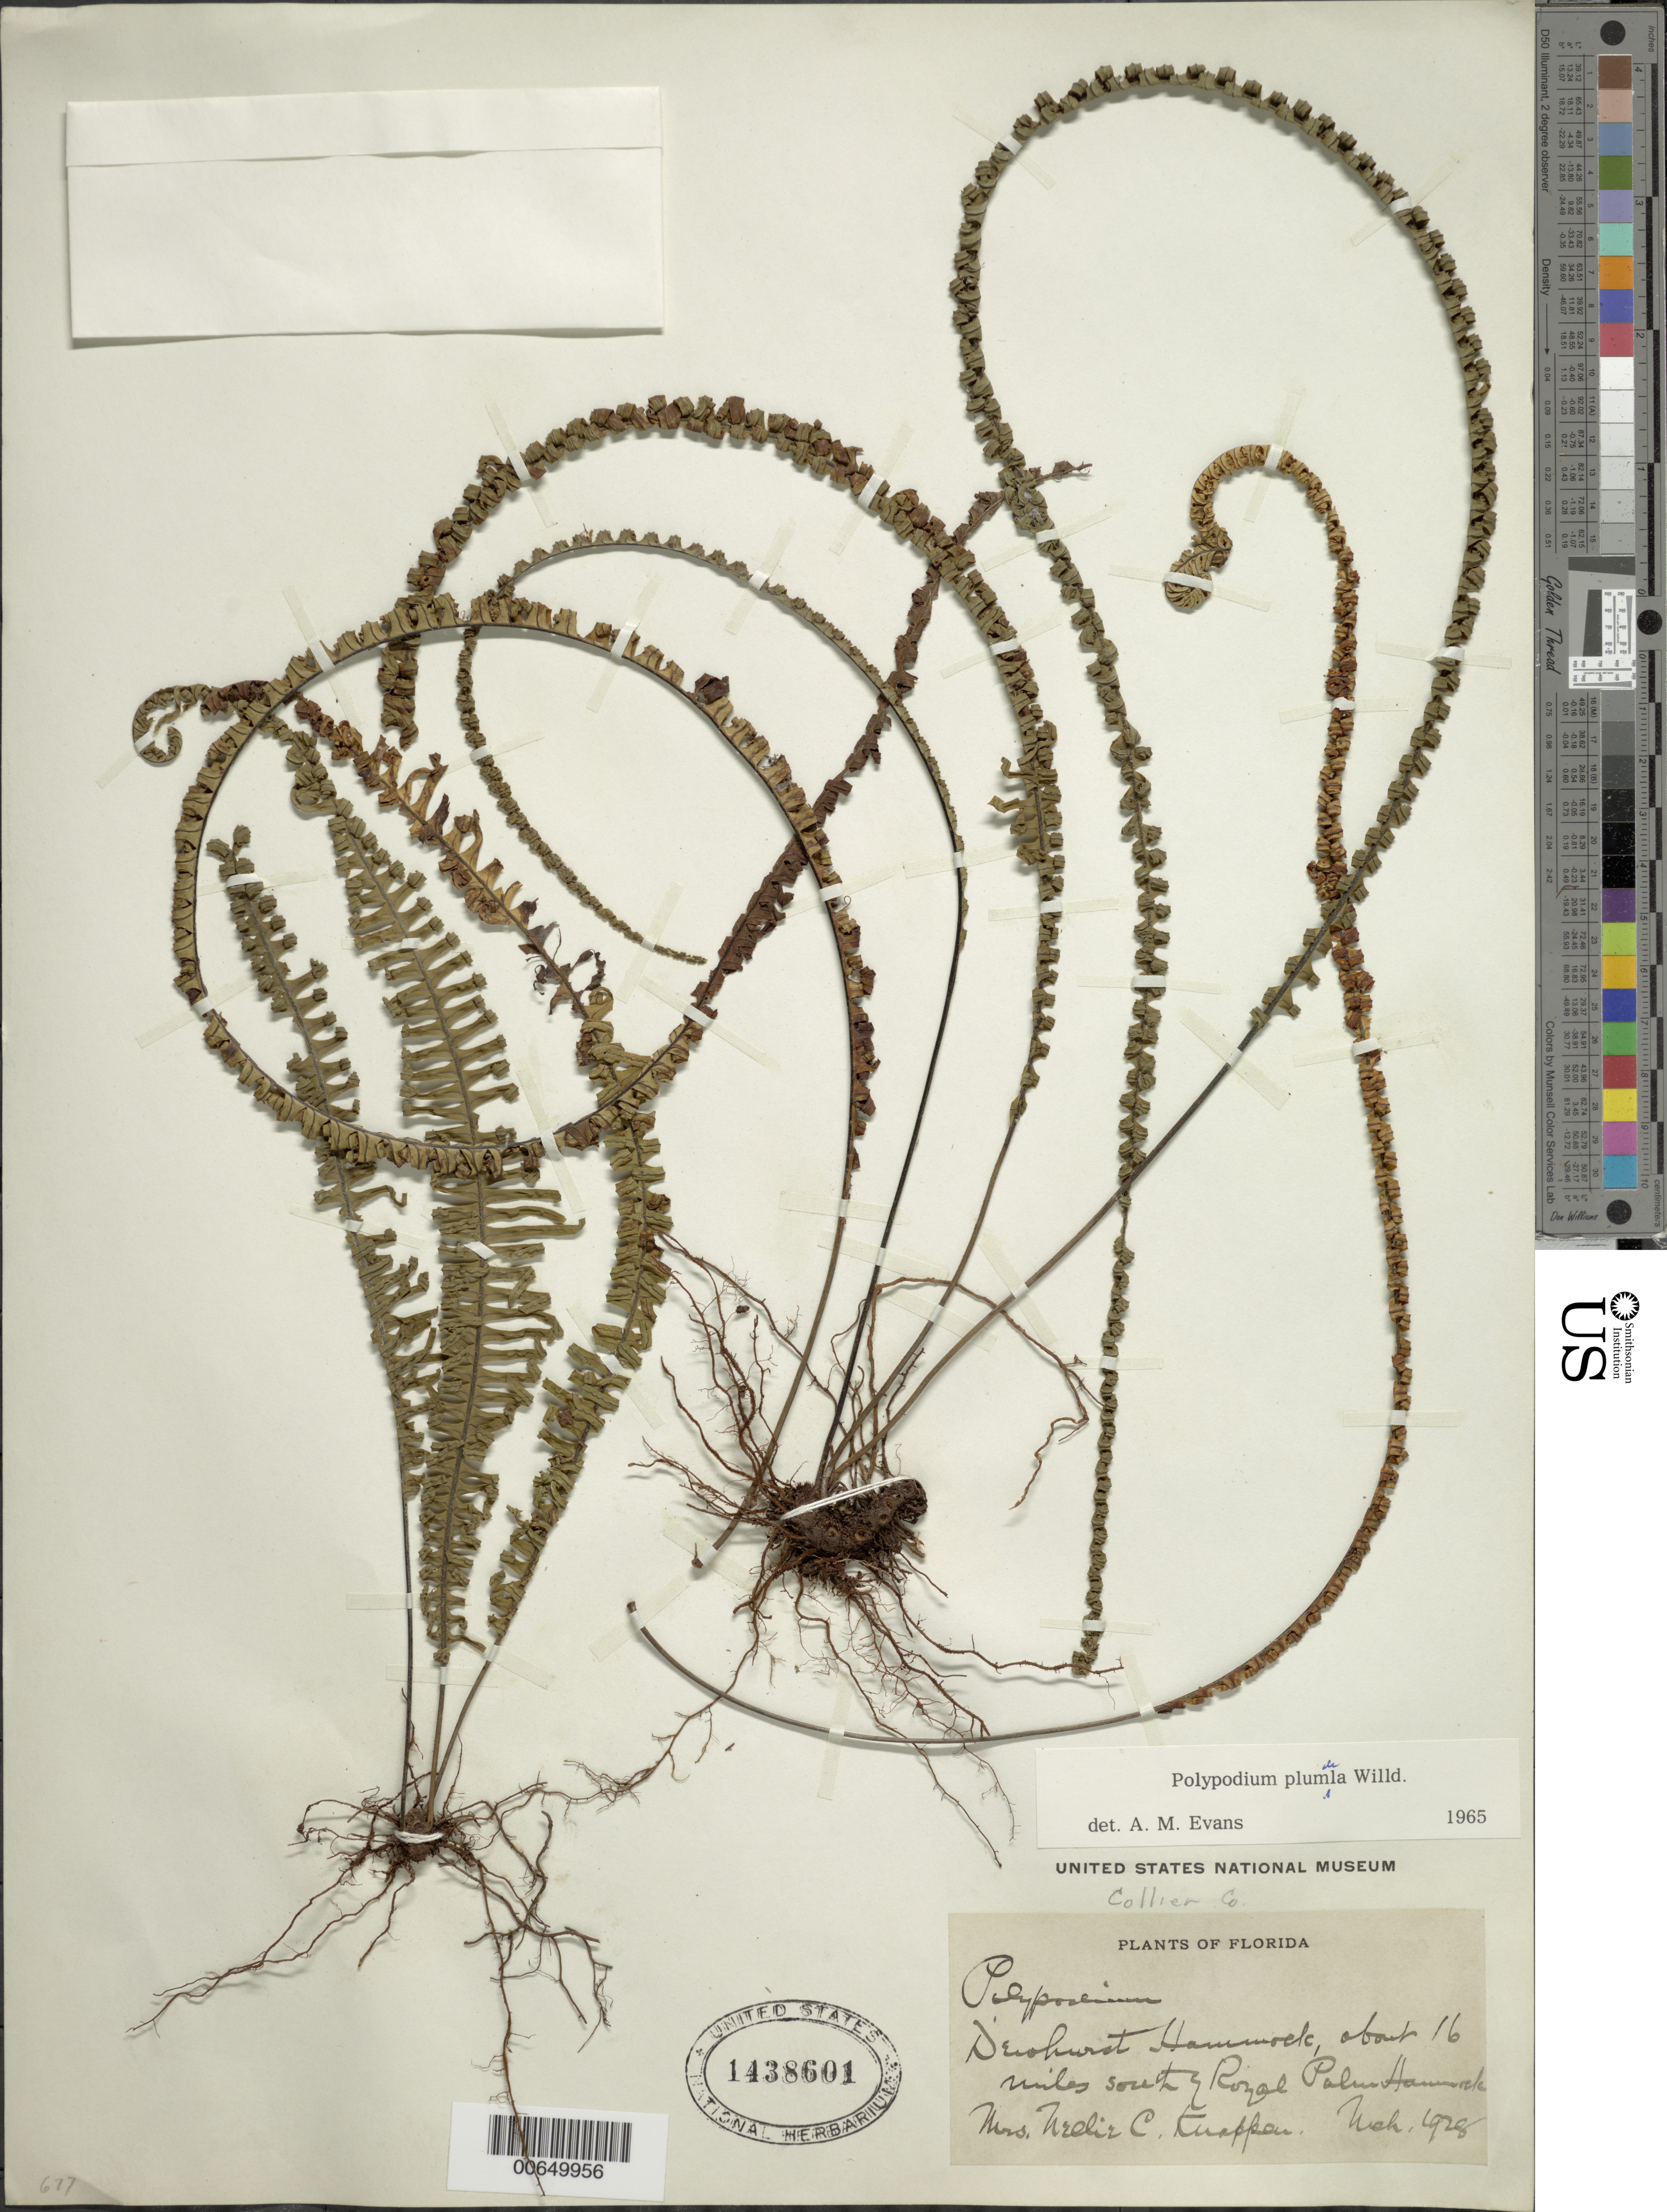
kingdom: Plantae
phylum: Tracheophyta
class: Polypodiopsida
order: Polypodiales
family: Polypodiaceae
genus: Pecluma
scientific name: Pecluma plumula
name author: (Humb. & Bonpl. ex Willd.) M.G. Price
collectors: N. Knappen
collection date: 1928-03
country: United States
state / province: Florida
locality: Dewhurst Hammock about 16 miles south of Royal Palm Hammock.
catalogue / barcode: US 1438601